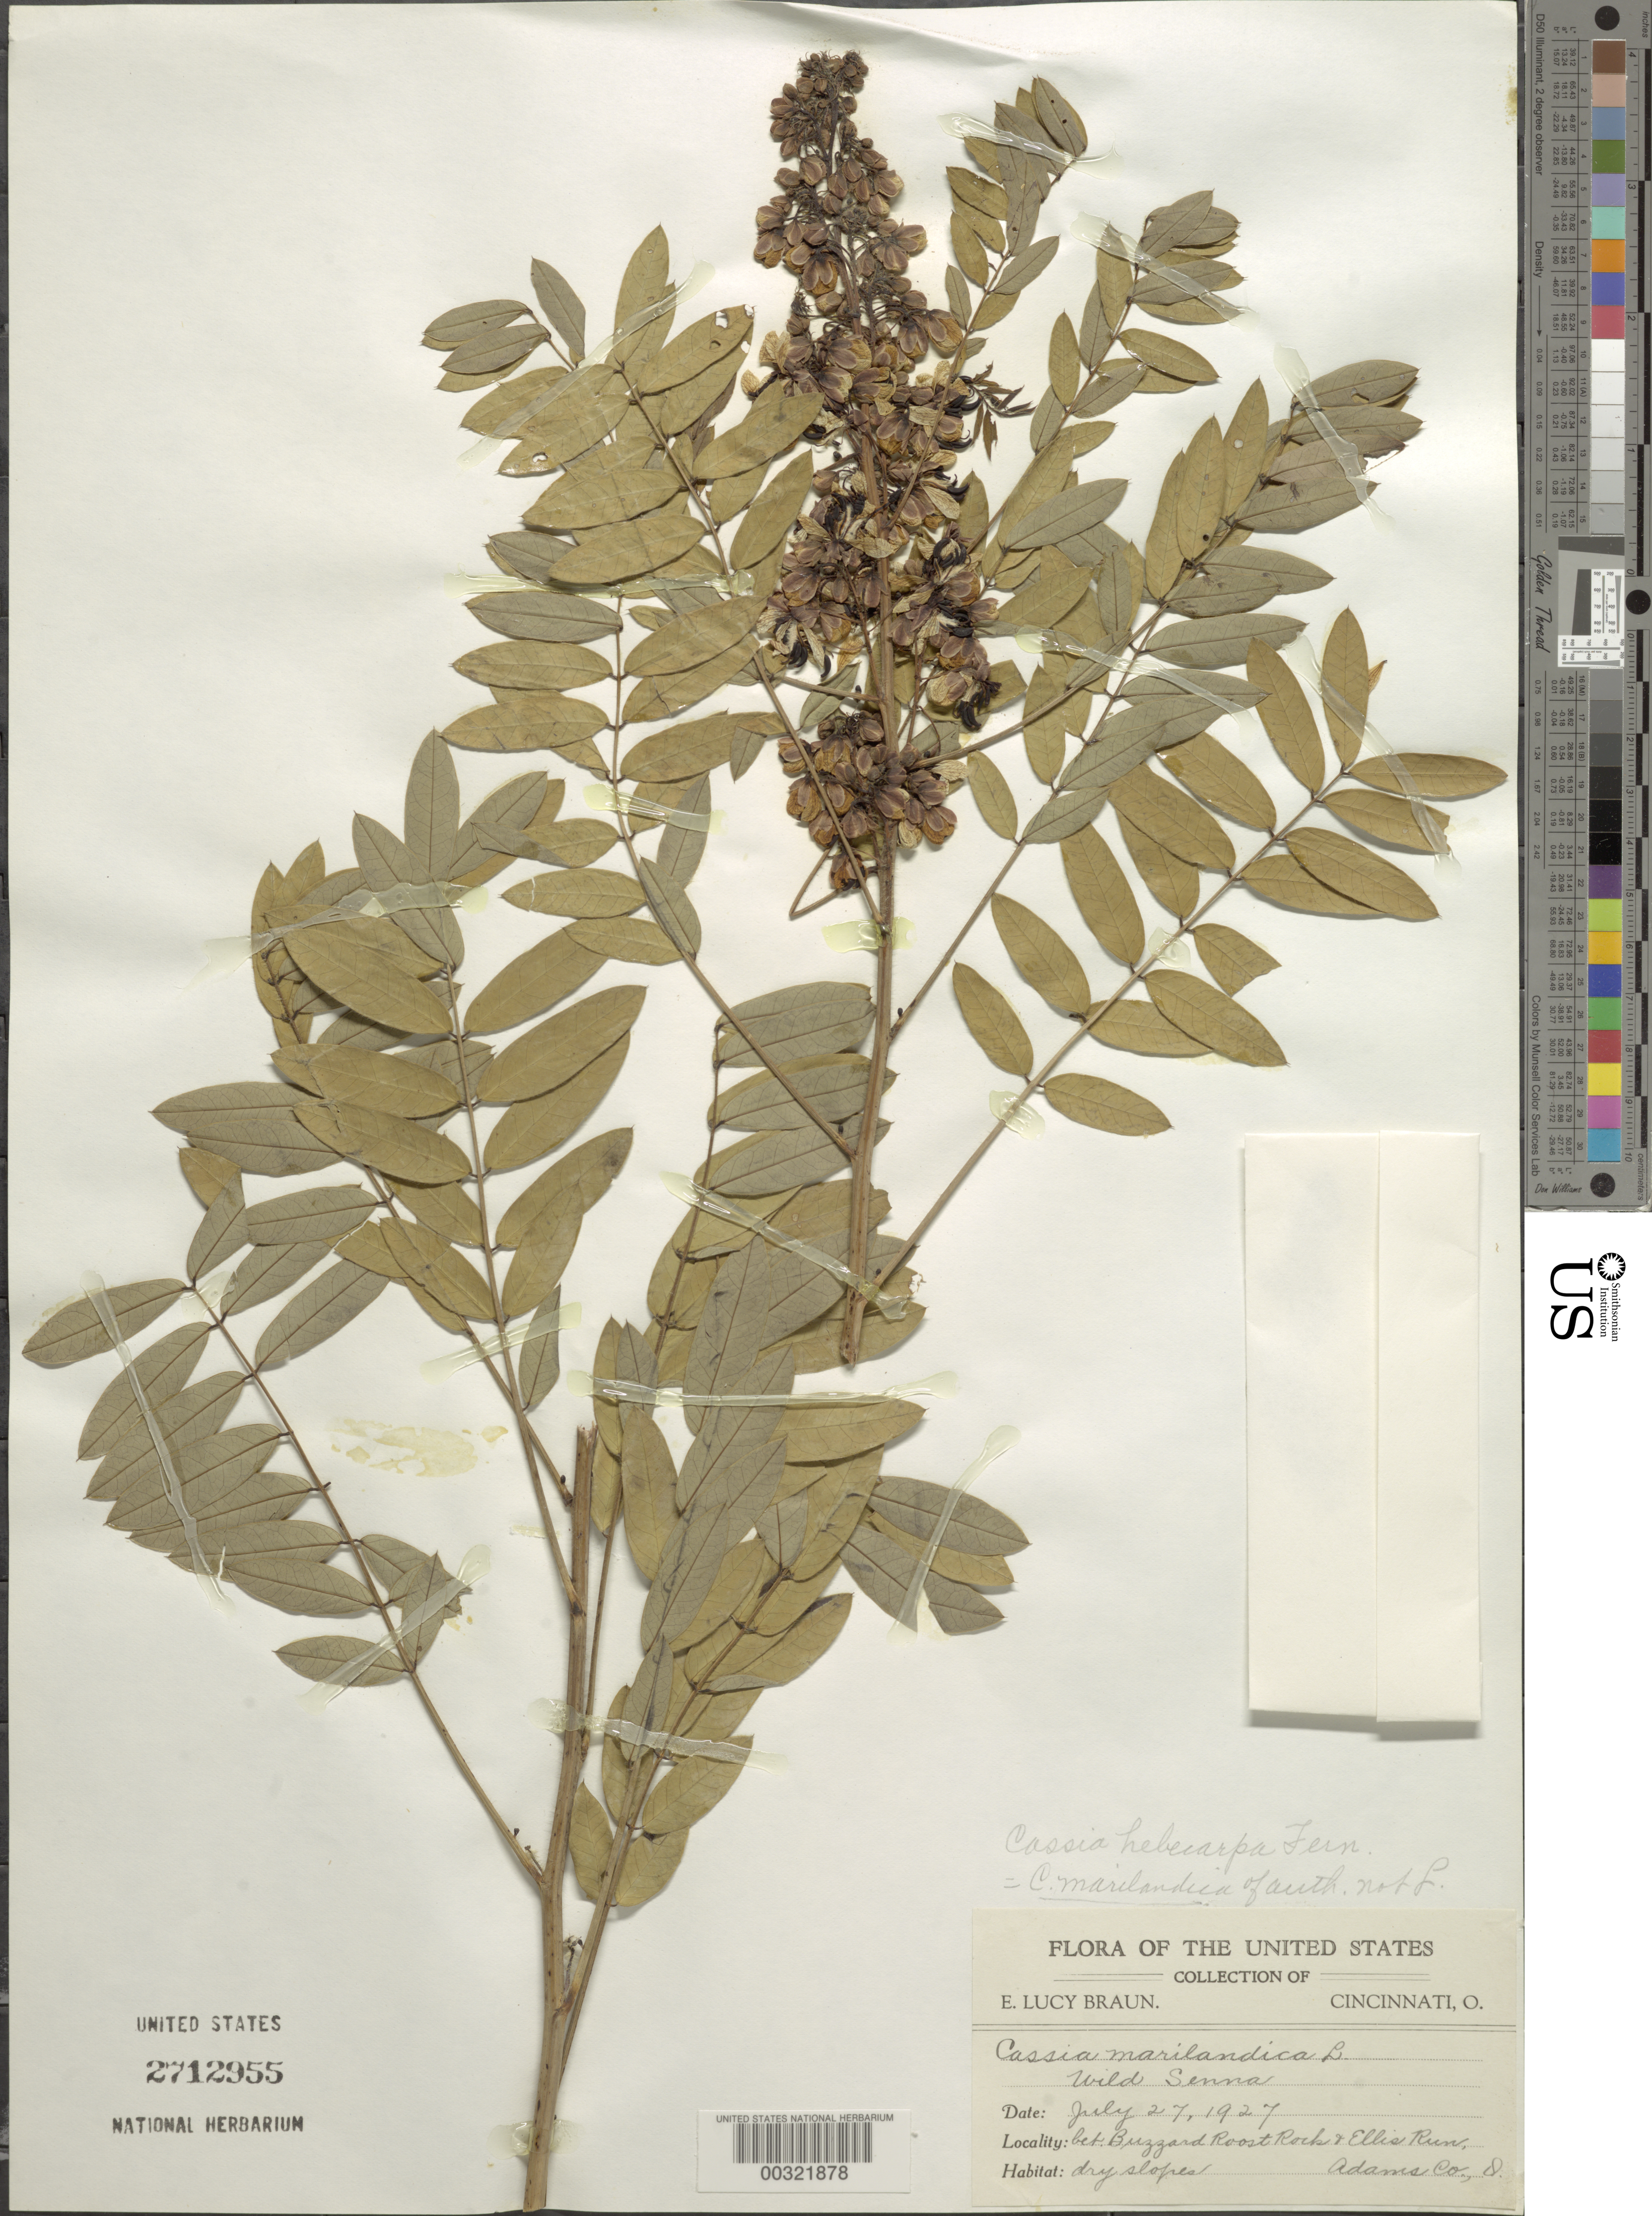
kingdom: Plantae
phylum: Tracheophyta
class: Magnoliopsida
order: Fabales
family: Fabaceae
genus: Senna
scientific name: Senna hebecarpa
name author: (Fernald) H.S. Irwin & Barneby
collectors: E. L. Braun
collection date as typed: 27 Jul 1927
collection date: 1927-07-27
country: United States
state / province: Ohio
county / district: Adams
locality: Between buzzard roost rock and ellis run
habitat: Dry slopes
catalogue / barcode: US 2712955